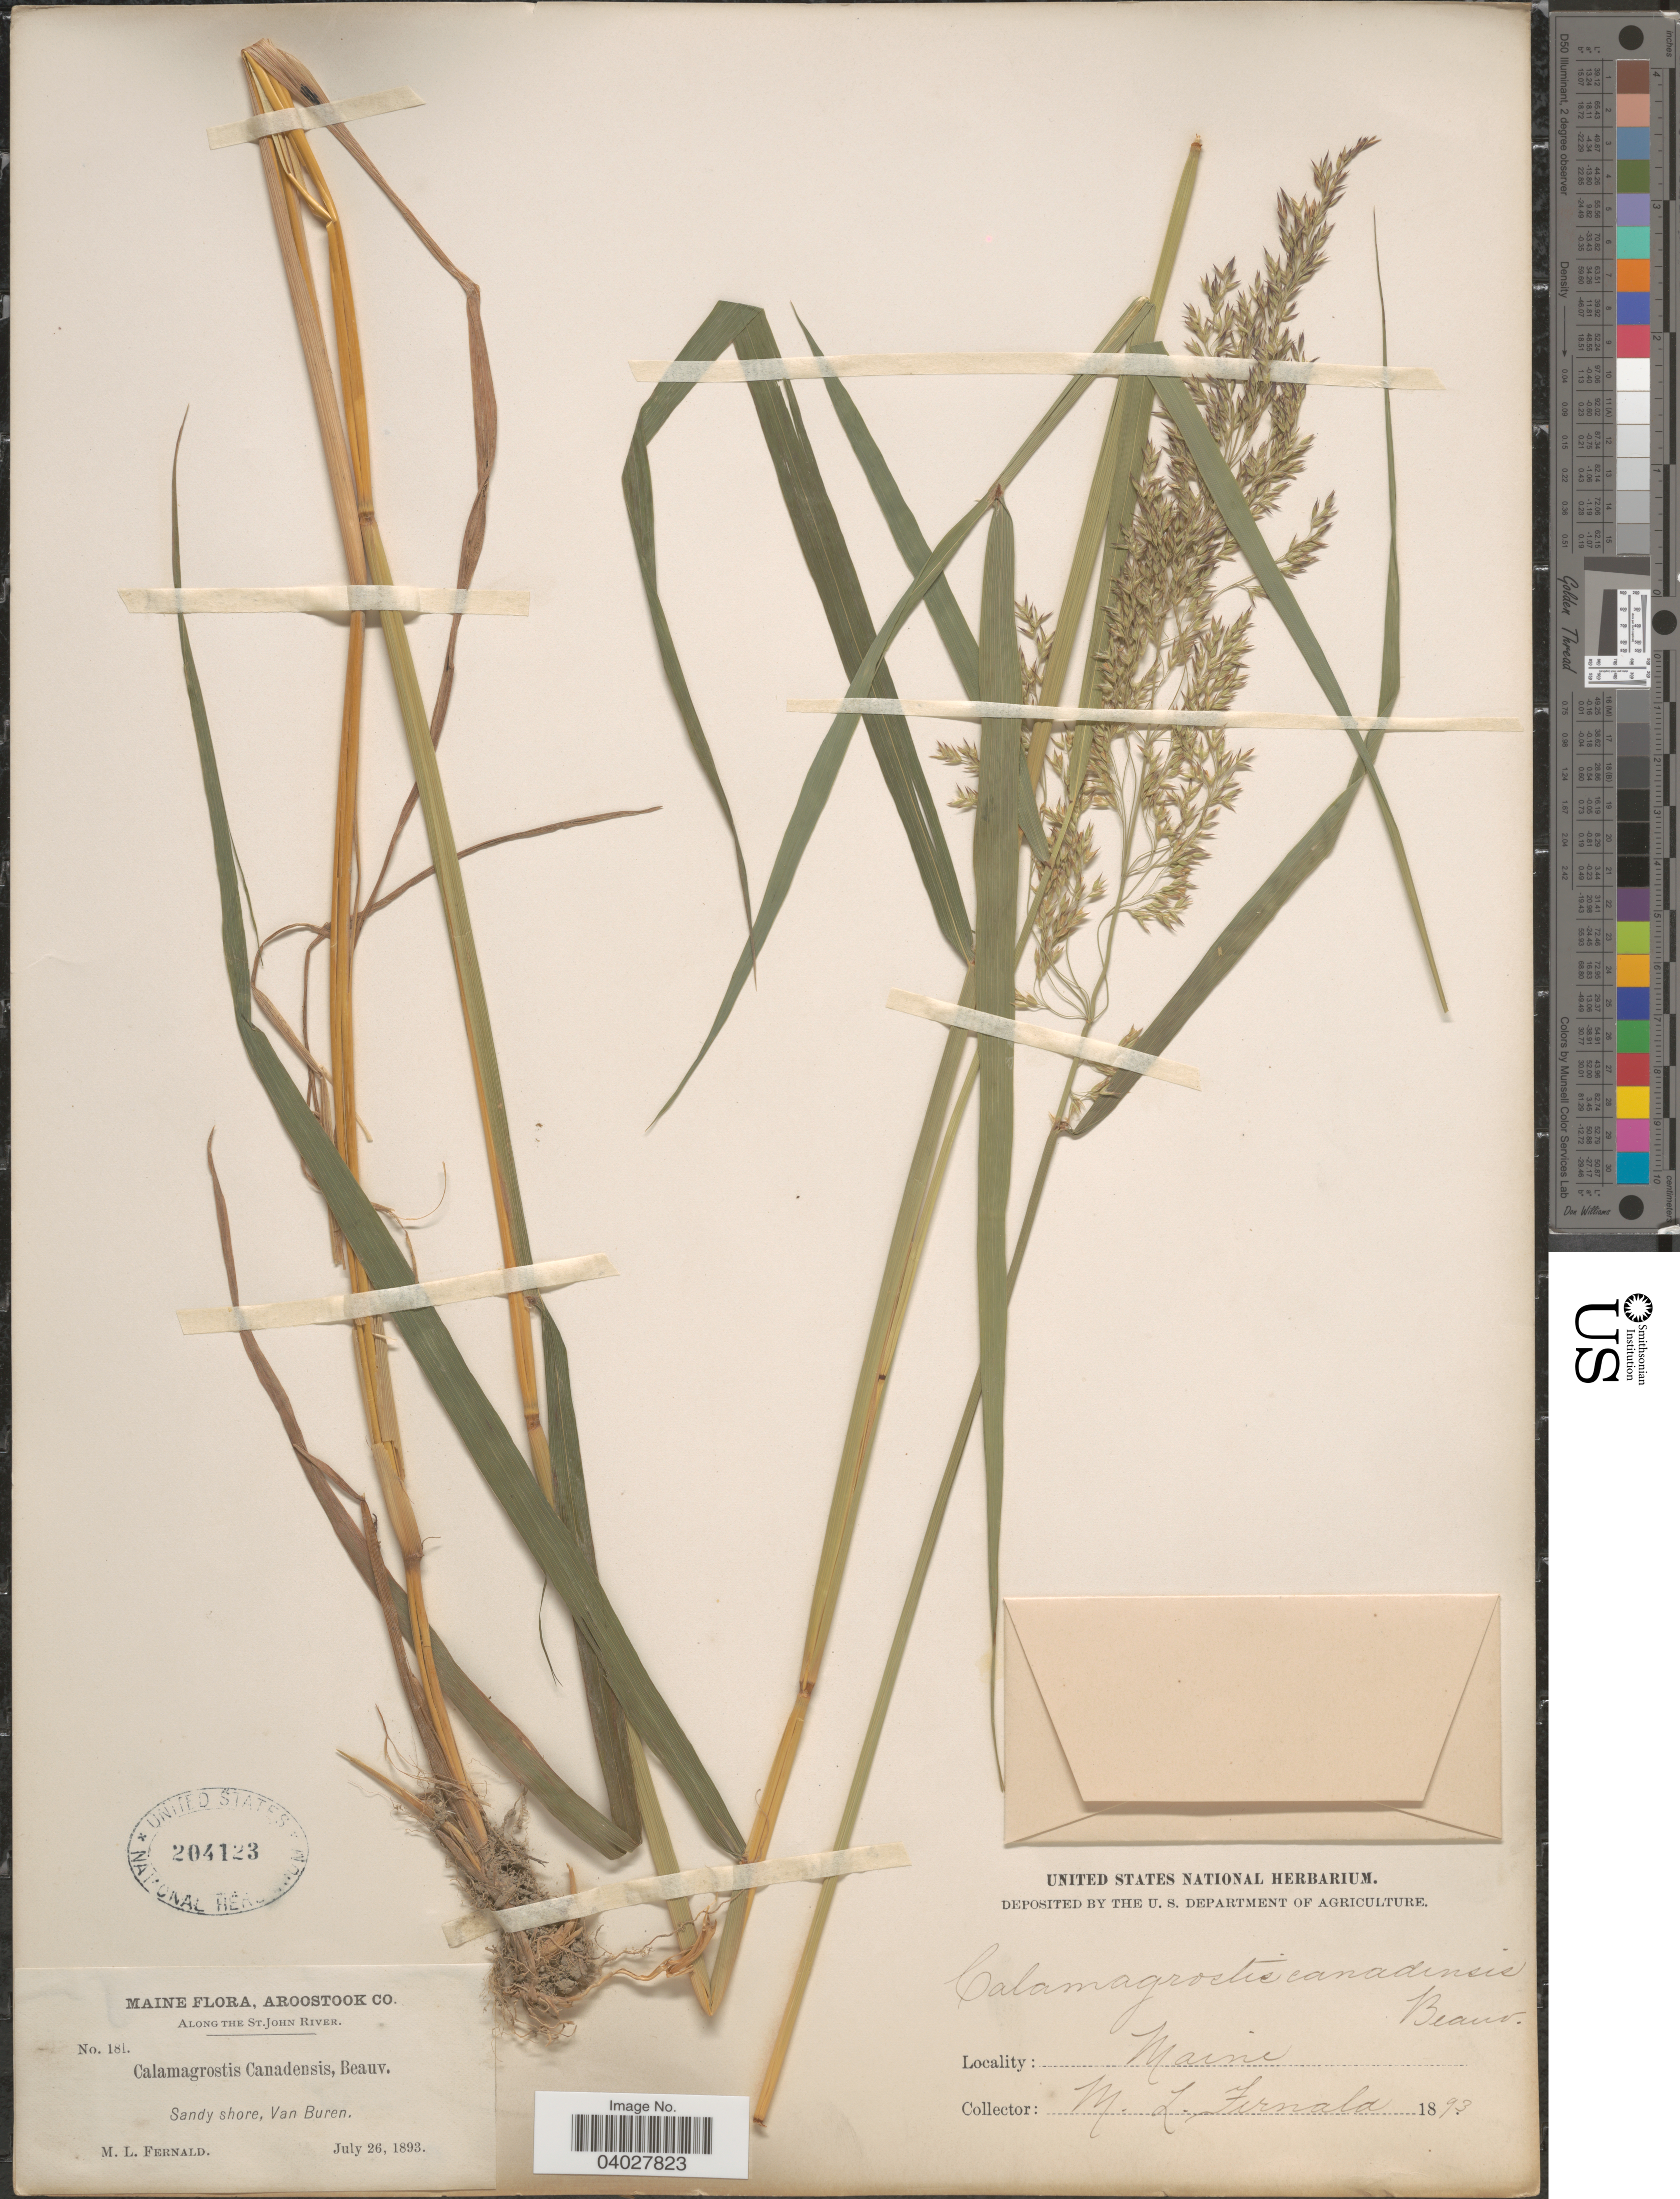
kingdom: Plantae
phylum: Tracheophyta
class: Liliopsida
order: Poales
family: Poaceae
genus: Calamagrostis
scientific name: Calamagrostis canadensis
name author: (Michx.) P. Beauv.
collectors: M. L. Fernald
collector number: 181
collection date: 1893-07-26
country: United States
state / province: Maine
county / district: Aroostook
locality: Along the St. John River. Sandy shore, Van Buren.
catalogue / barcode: US 204123